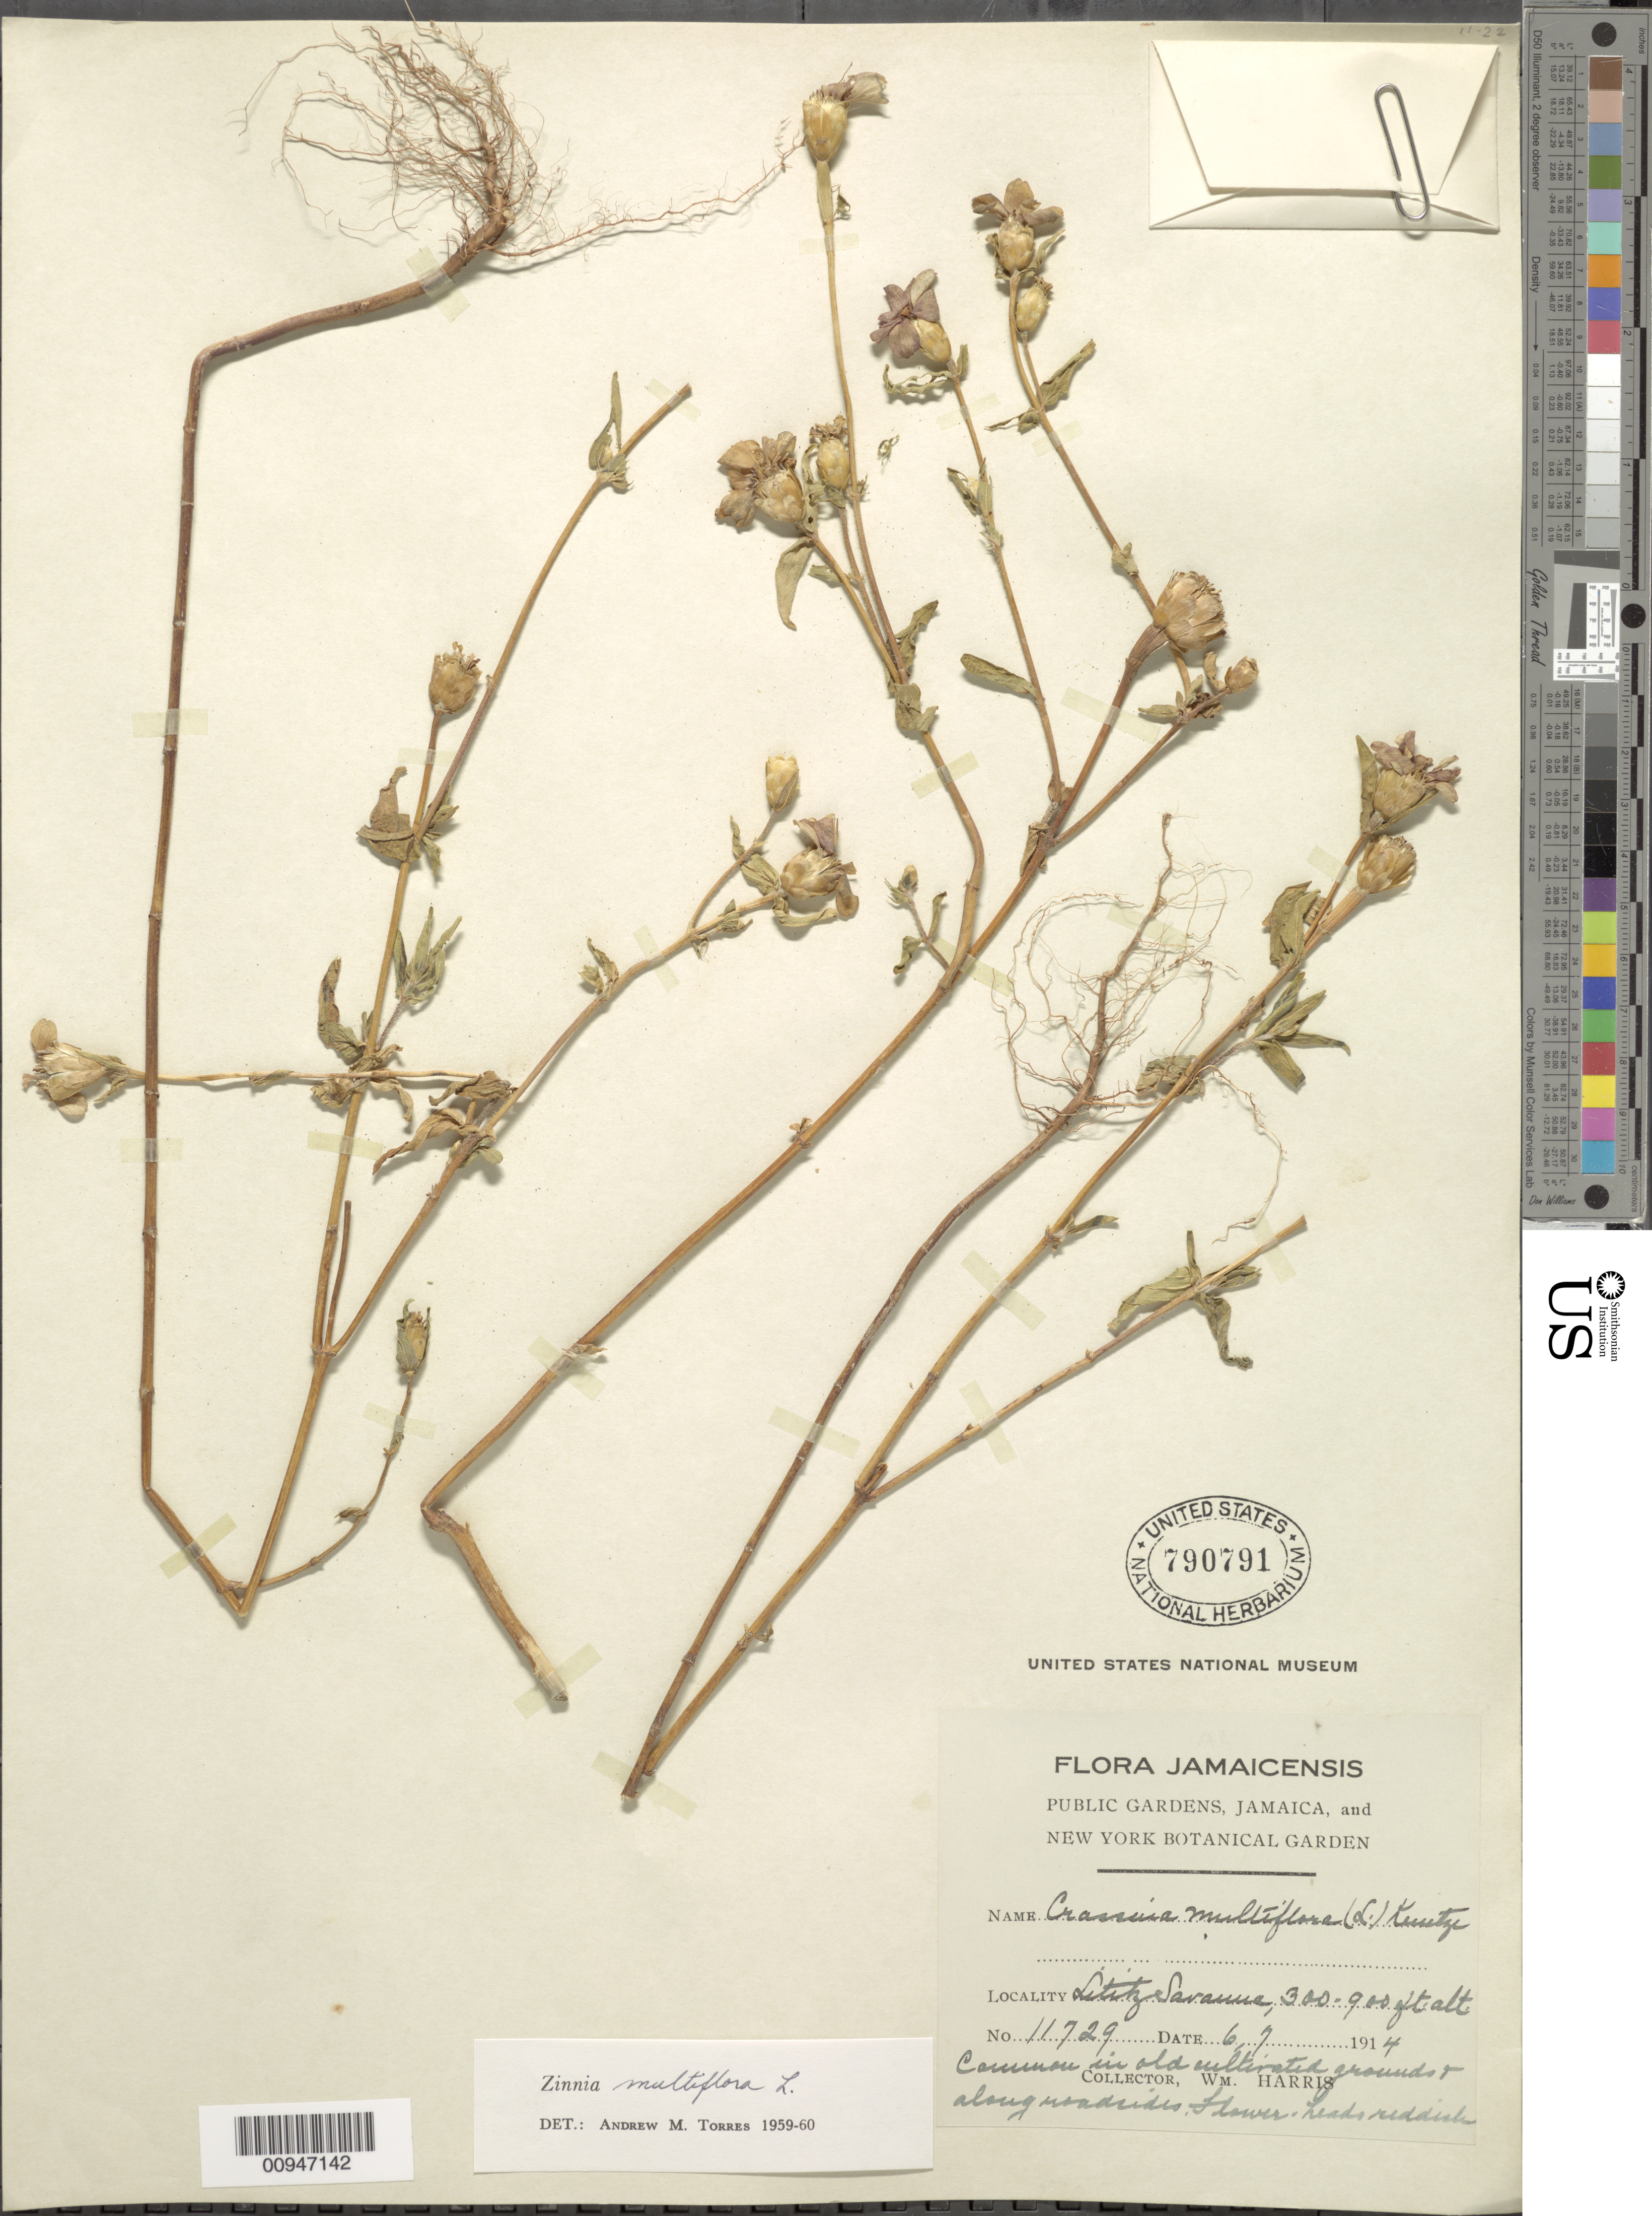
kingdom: Plantae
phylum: Tracheophyta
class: Magnoliopsida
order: Asterales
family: Asteraceae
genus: Zinnia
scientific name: Zinnia peruviana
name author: (L.) L.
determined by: Torres, A. M.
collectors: C. Harris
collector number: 11729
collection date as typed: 06 Jul 1914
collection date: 1914-07-06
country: Jamaica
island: Jamaica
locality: Lititz Savanna, cultivated grounds along roadsides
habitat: Old cultivated grounds along roadsides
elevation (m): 91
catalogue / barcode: US 790791